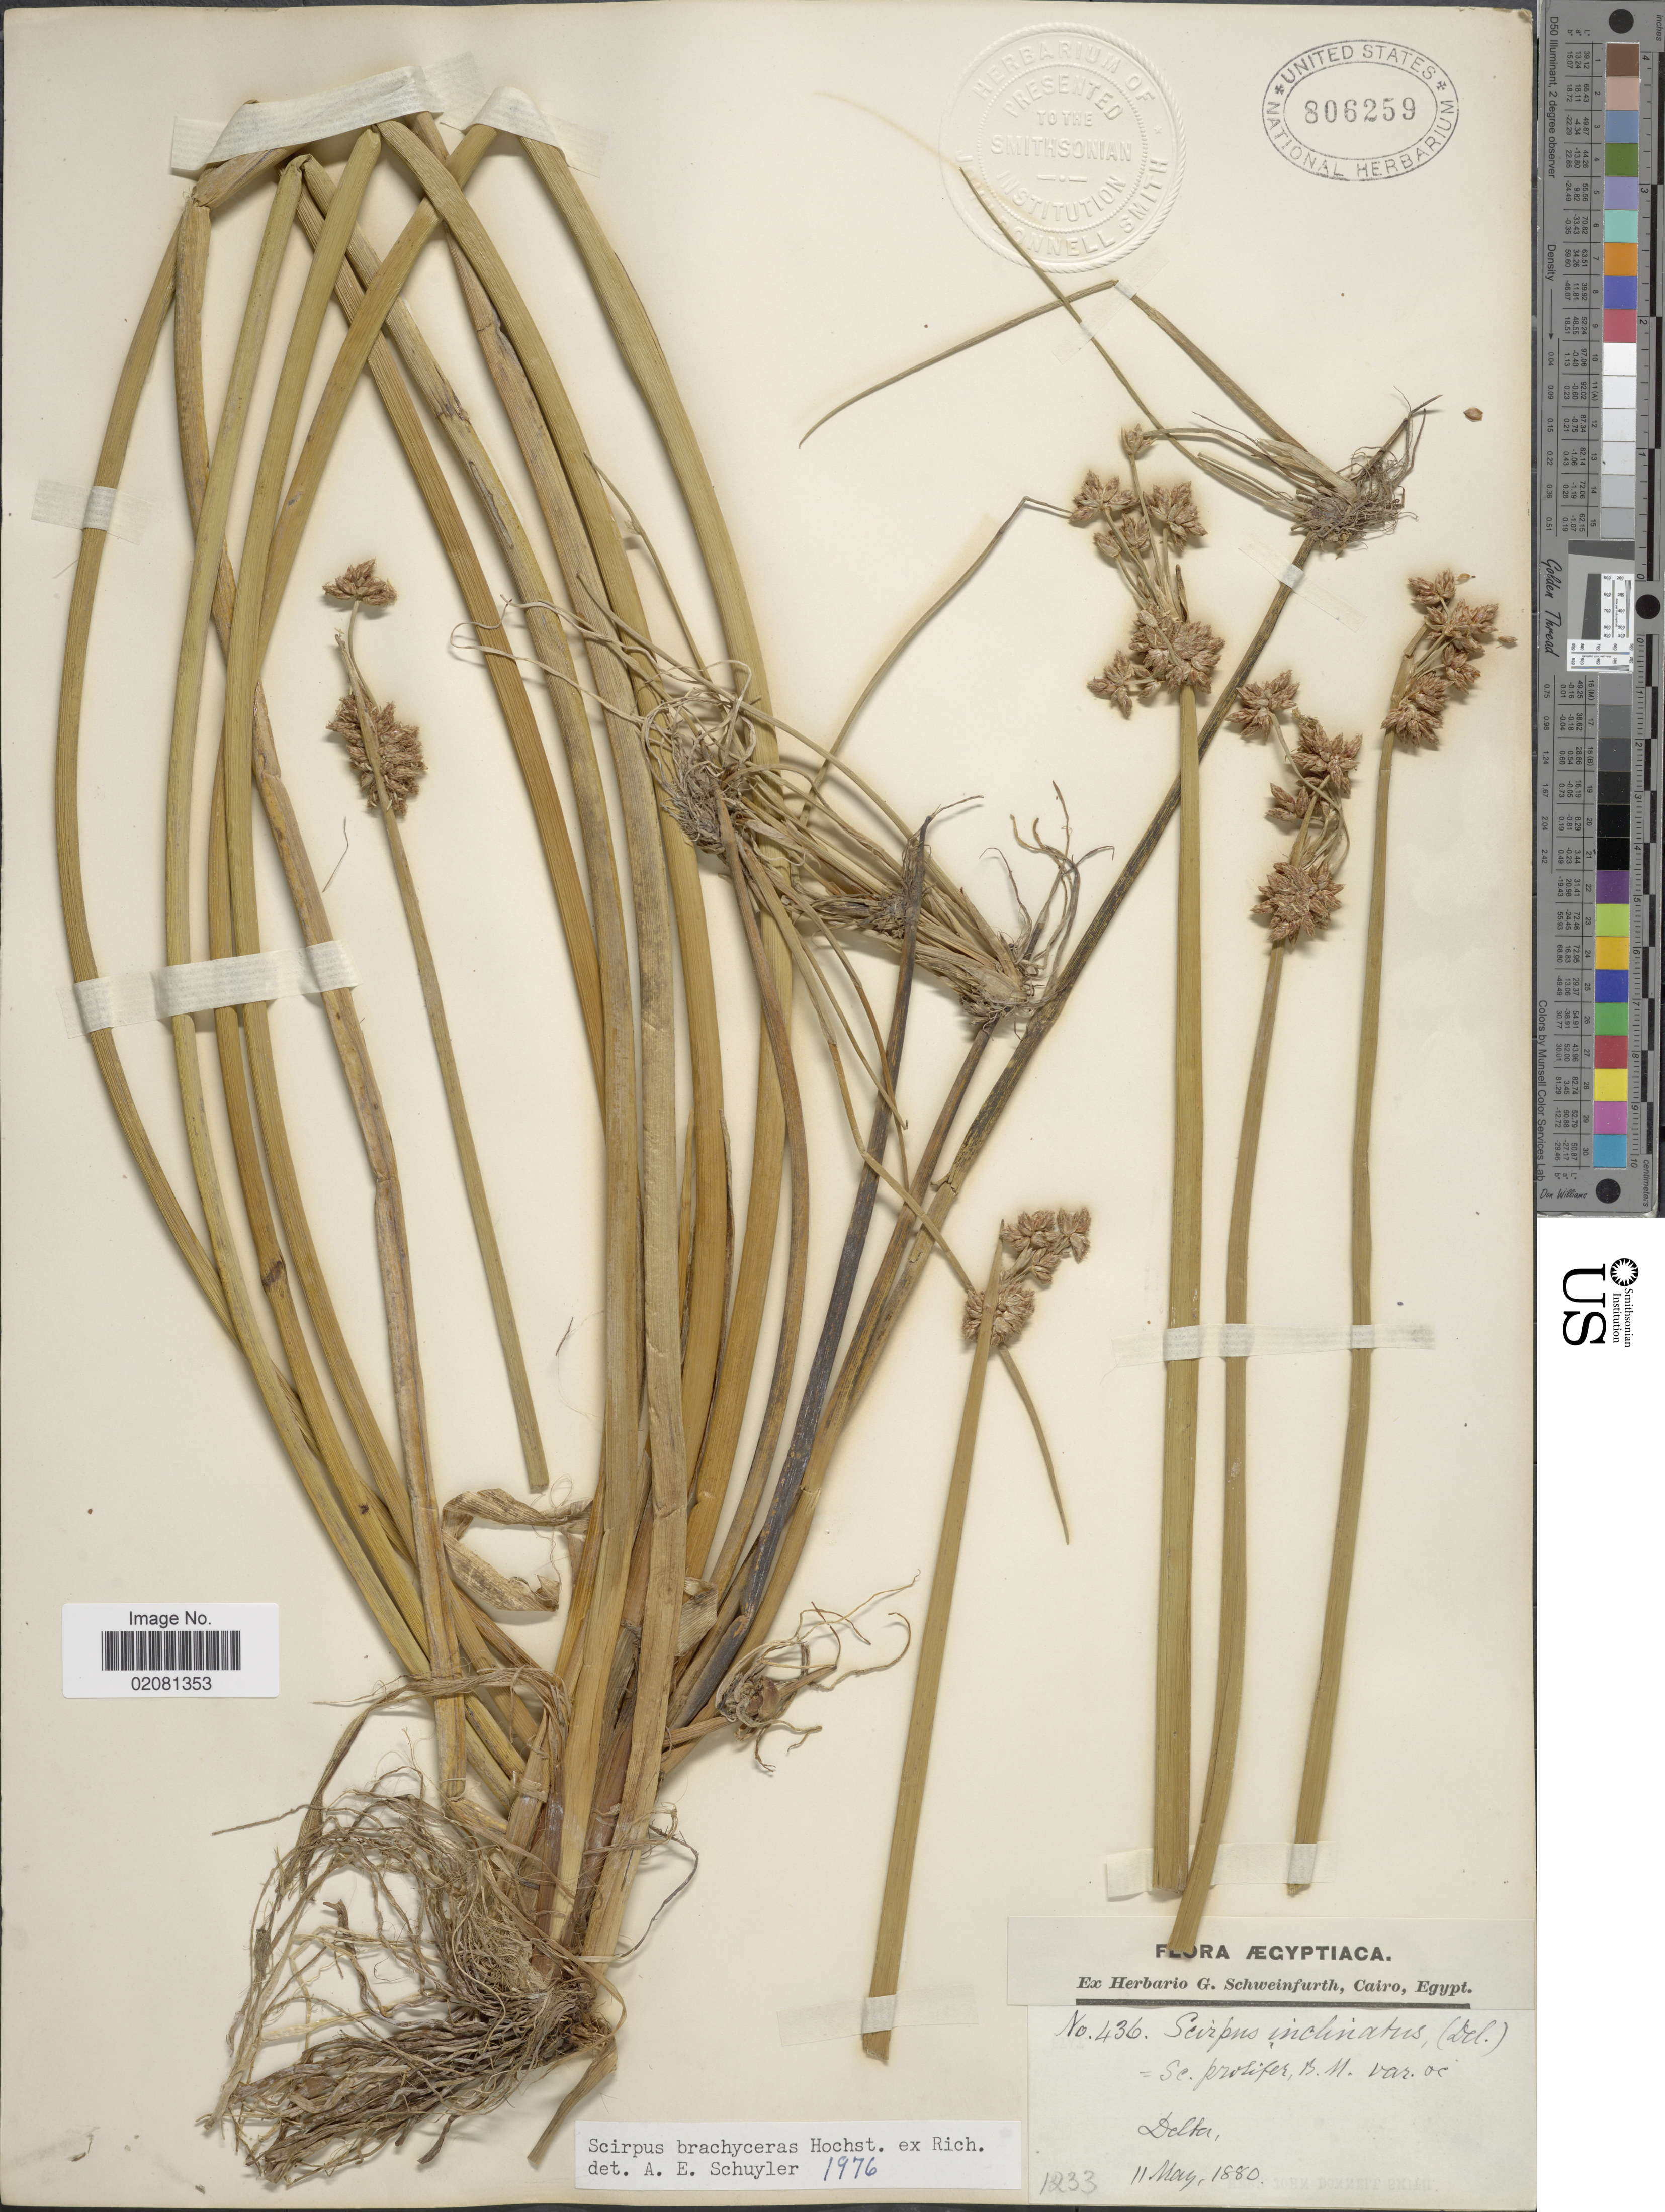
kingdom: Plantae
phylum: Tracheophyta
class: Liliopsida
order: Poales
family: Cyperaceae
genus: Schoenoplectus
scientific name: Schoenoplectus corymbosus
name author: (Roth ex Roem. & Schult.) J. Raynal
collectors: ex herb. G. Schweinfurth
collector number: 436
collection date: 1880-05-11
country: Egypt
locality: Aegyptiaca, Delta.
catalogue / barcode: US 806259